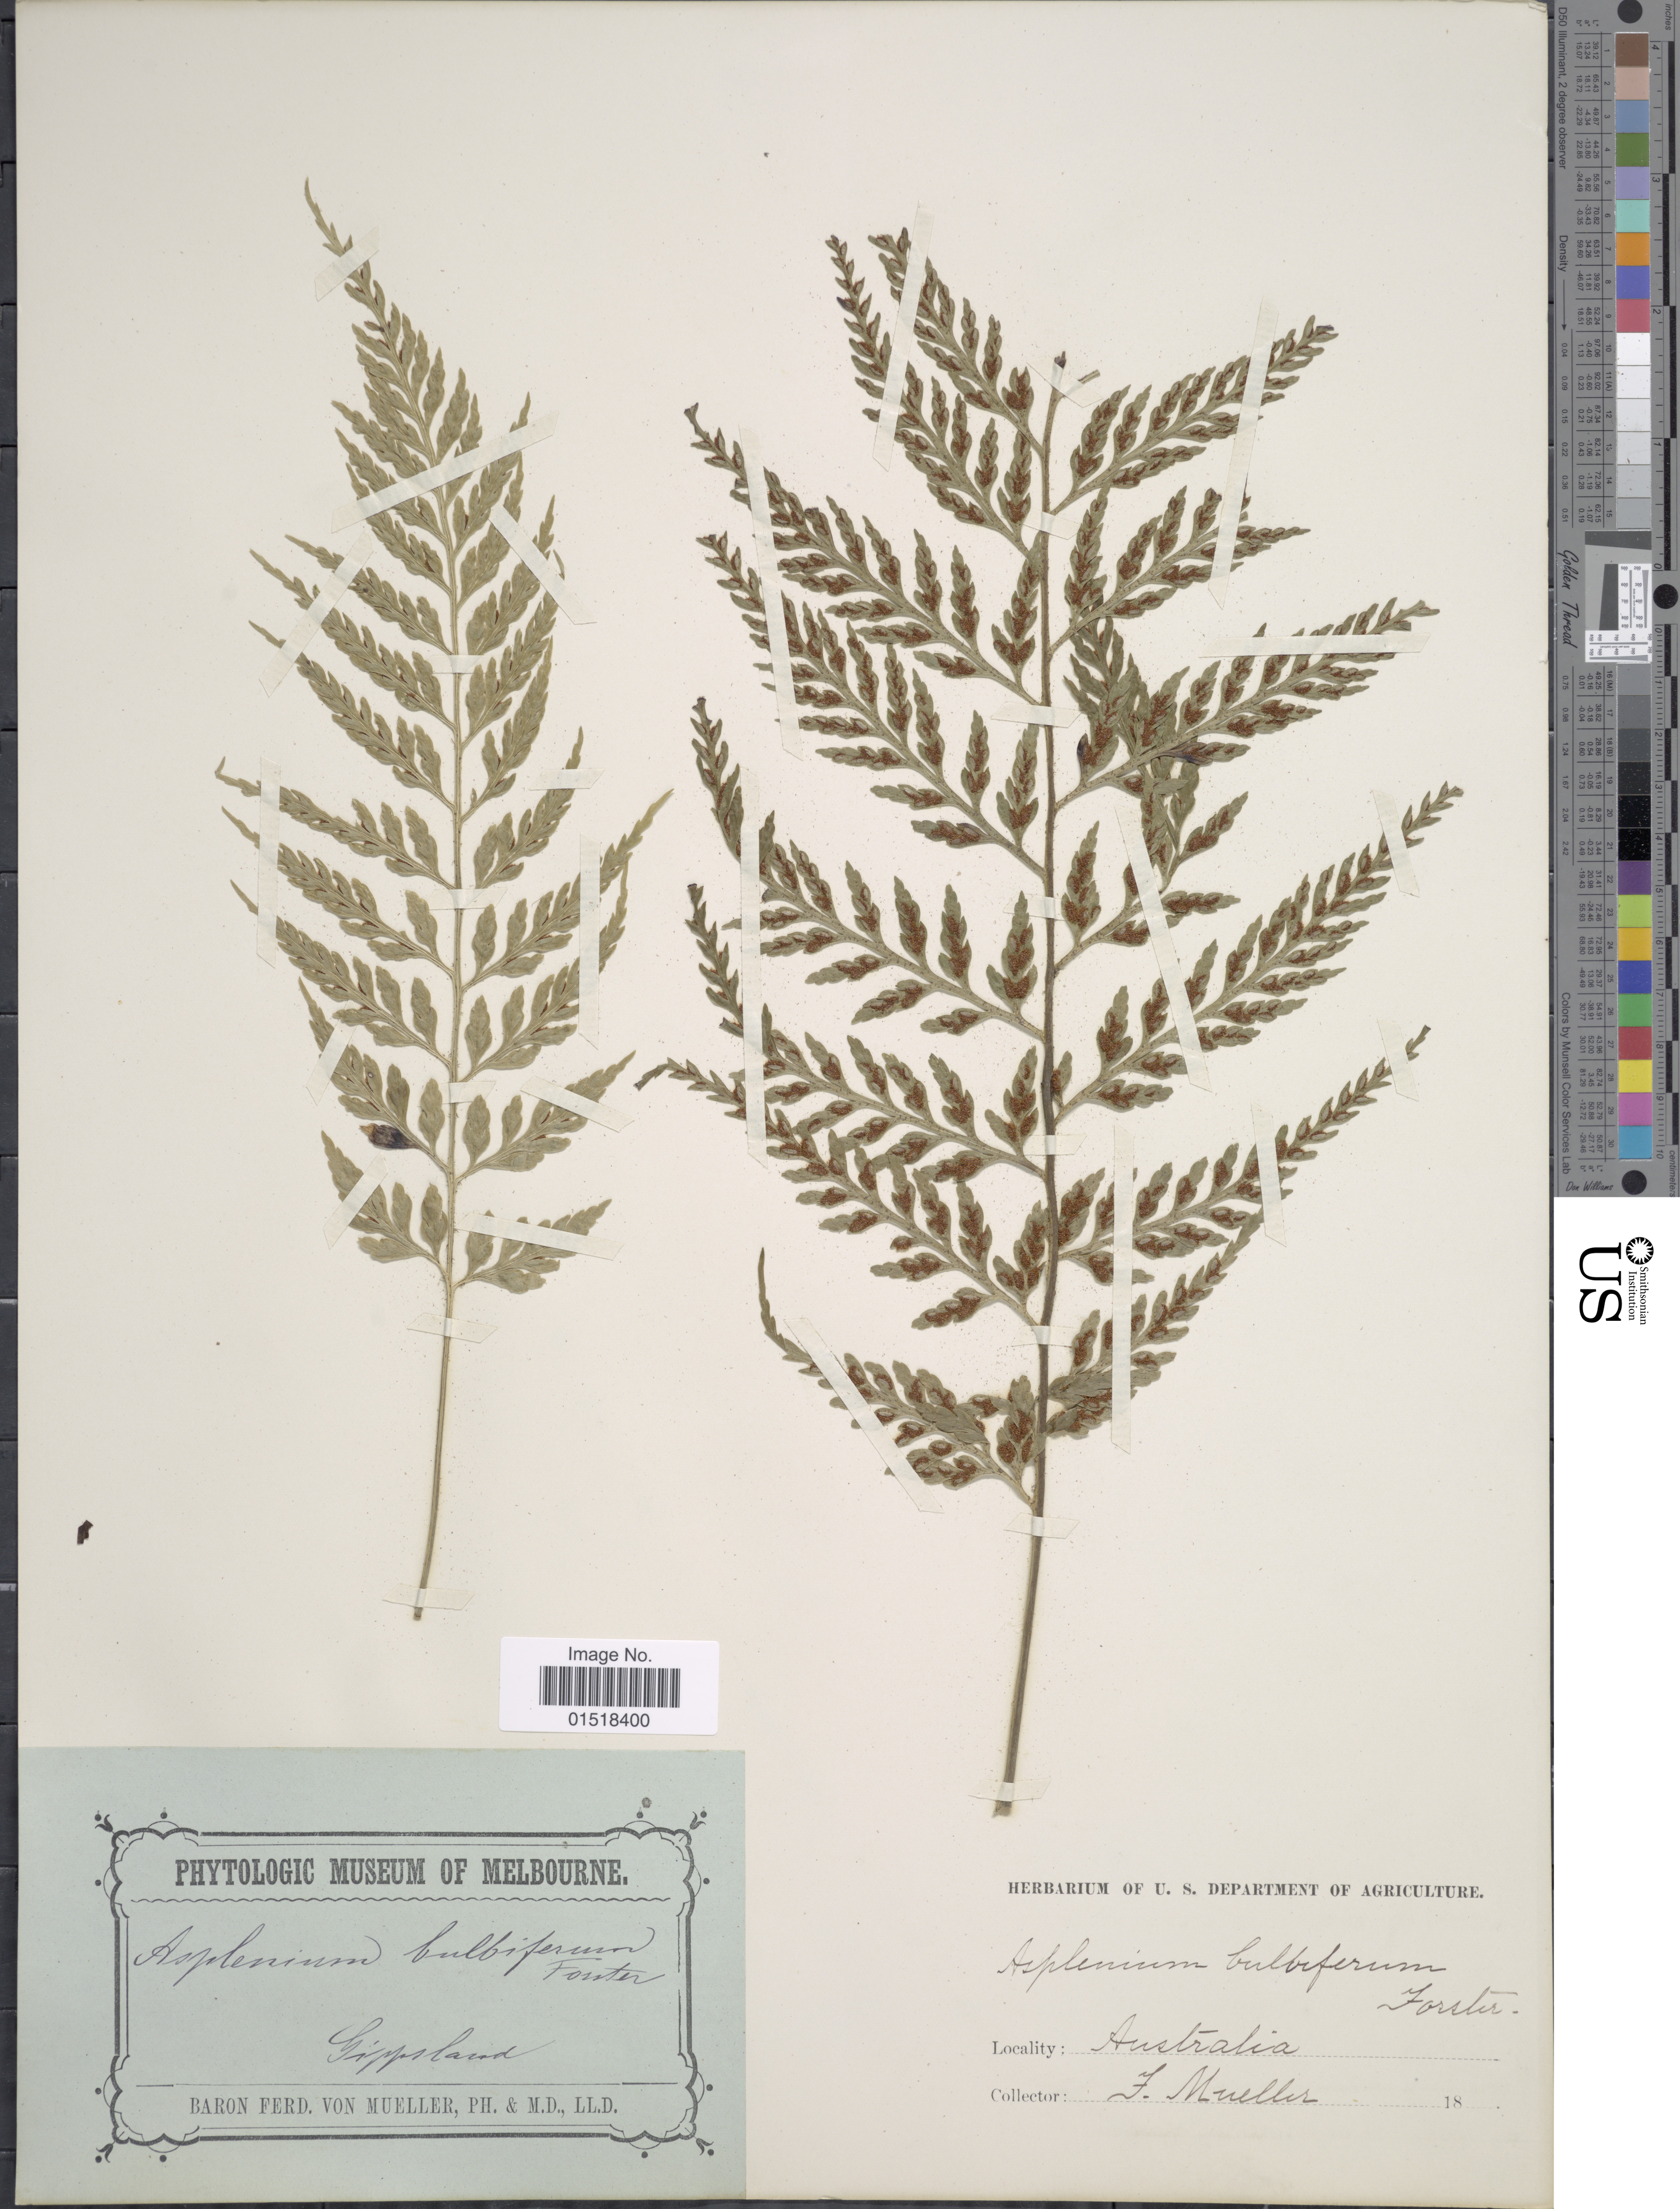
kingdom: Plantae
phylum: Tracheophyta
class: Polypodiopsida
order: Polypodiales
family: Aspleniaceae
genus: Asplenium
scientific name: Asplenium bulbiferum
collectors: F. Mueller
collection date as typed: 18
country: Australia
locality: Gippsland.